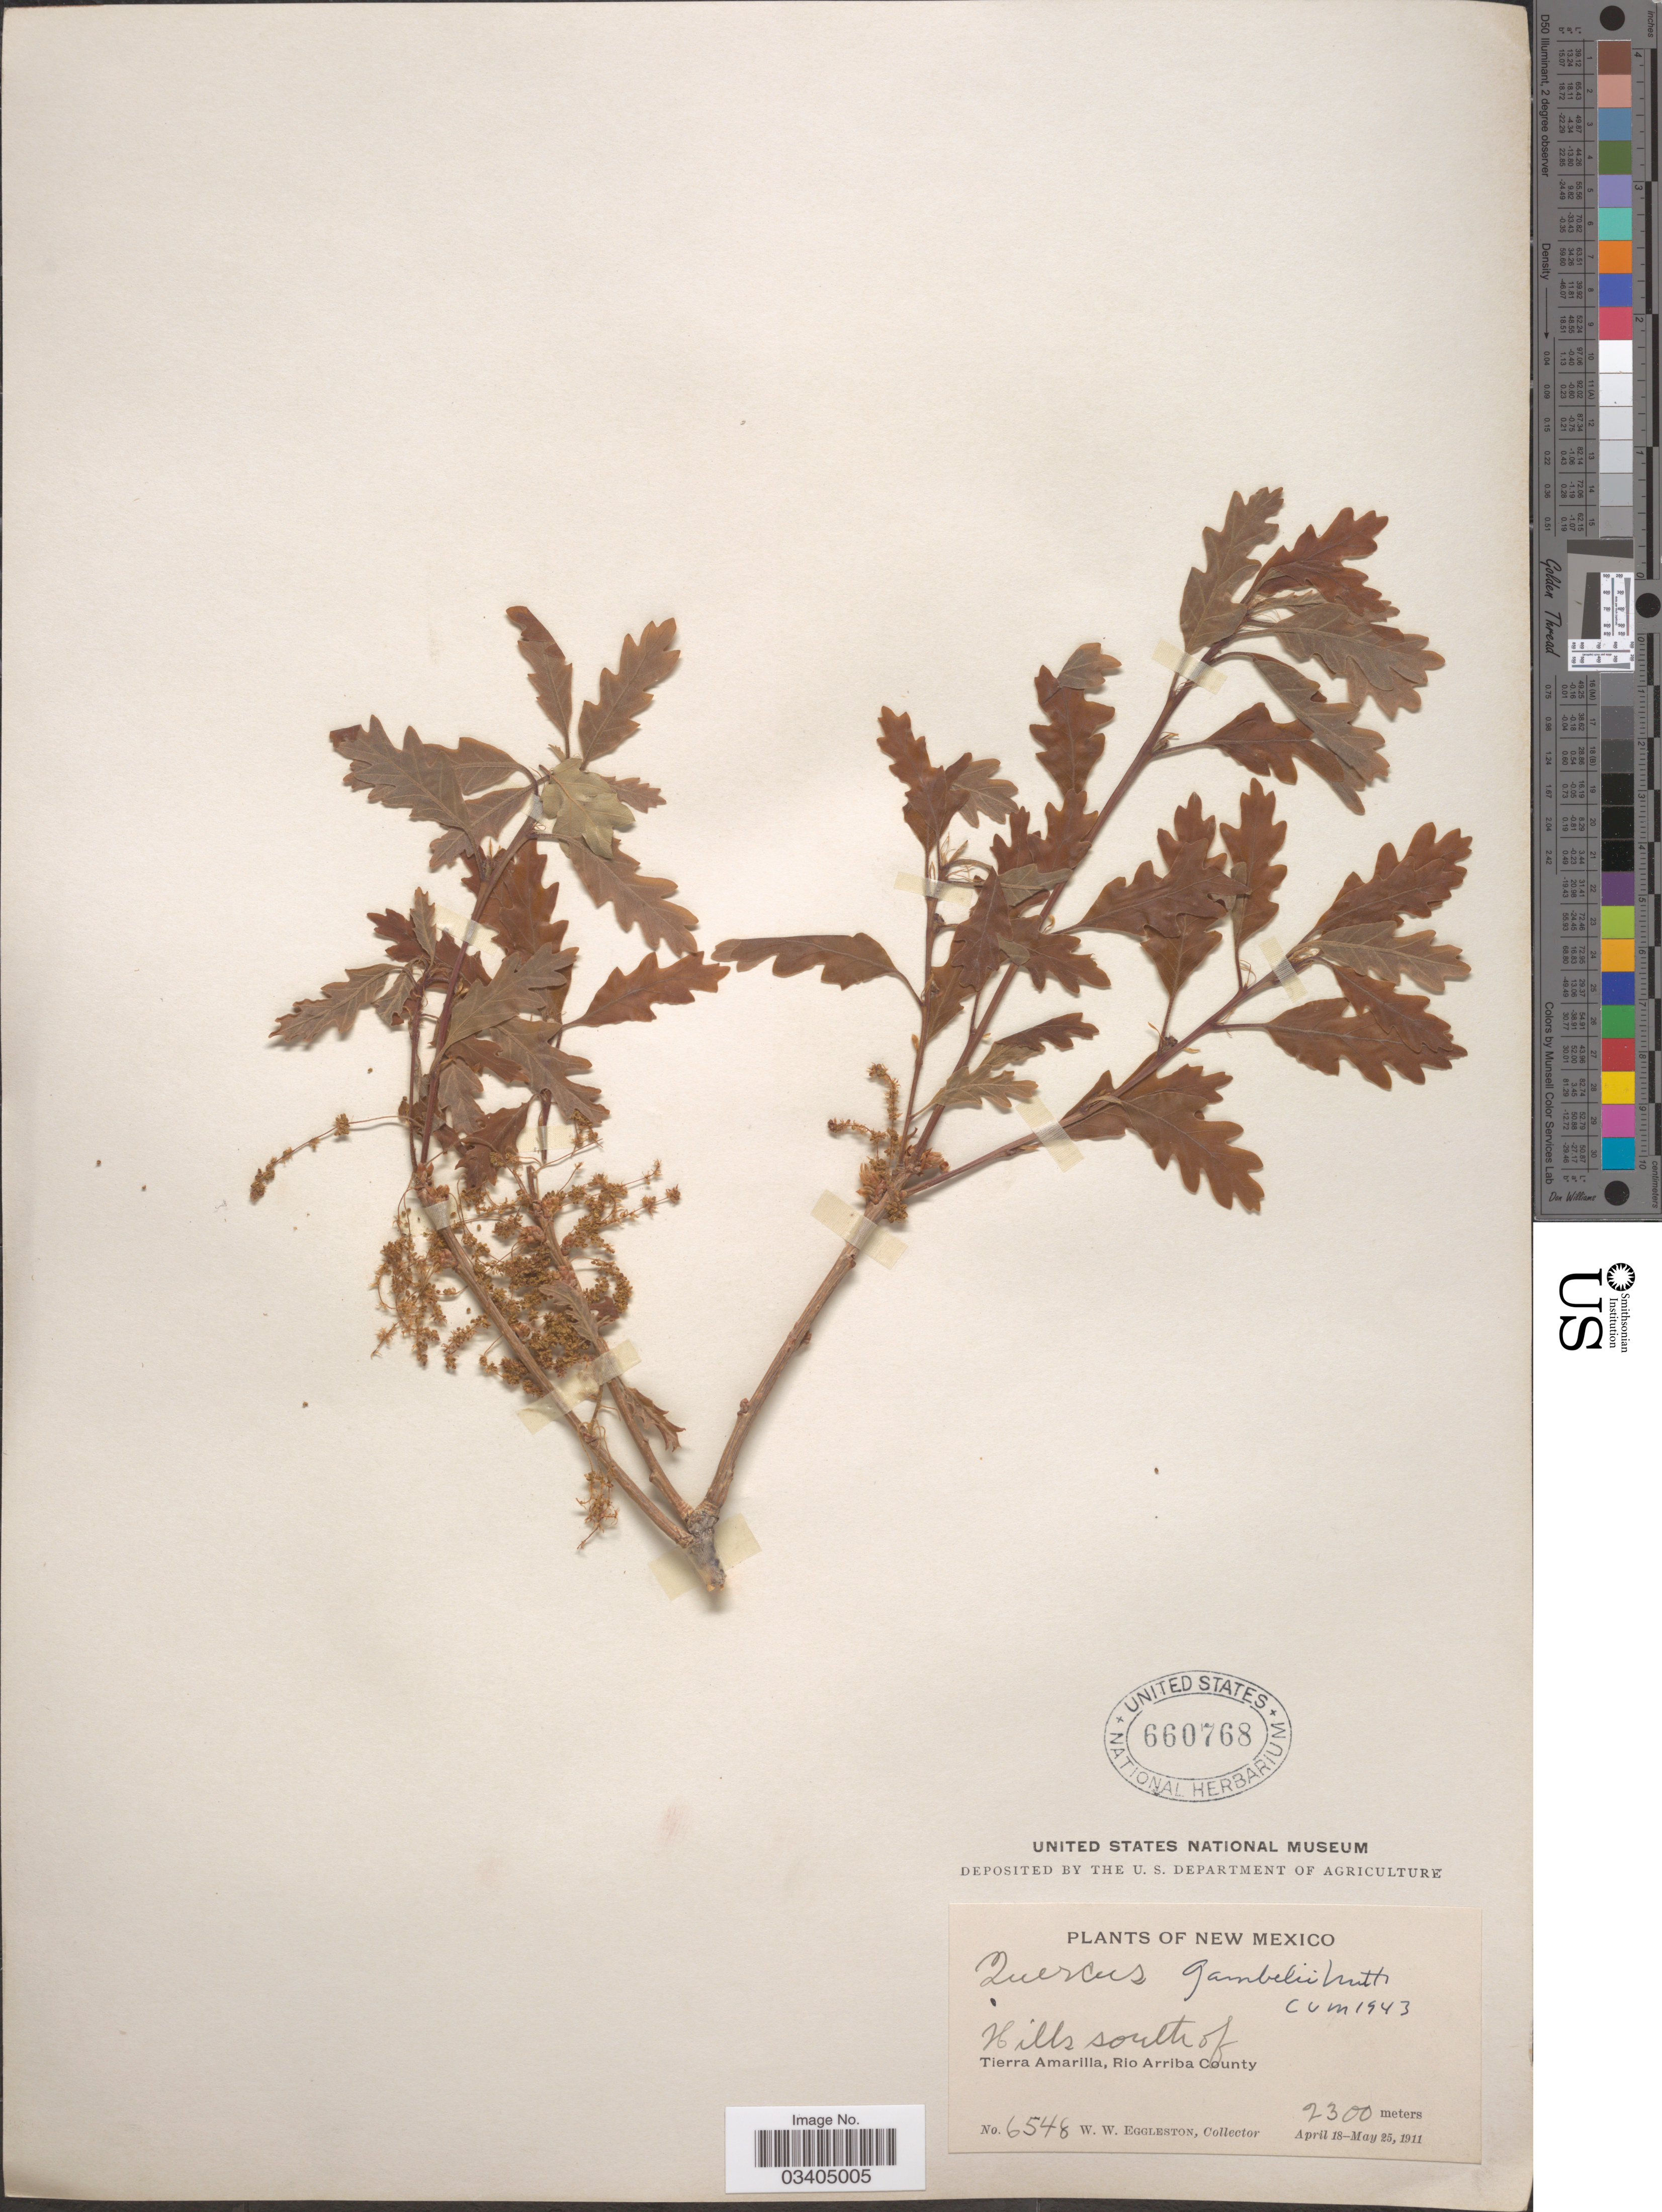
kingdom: Plantae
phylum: Tracheophyta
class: Magnoliopsida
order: Fagales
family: Fagaceae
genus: Quercus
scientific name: Quercus gambelii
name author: Nutt.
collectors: W. W. Eggleston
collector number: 6548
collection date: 1911-04-18/1911-05-25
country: United States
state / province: New Mexico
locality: Hills south of Tierra Amarilla, Rio Arriba County.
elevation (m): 2300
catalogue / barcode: US 660768